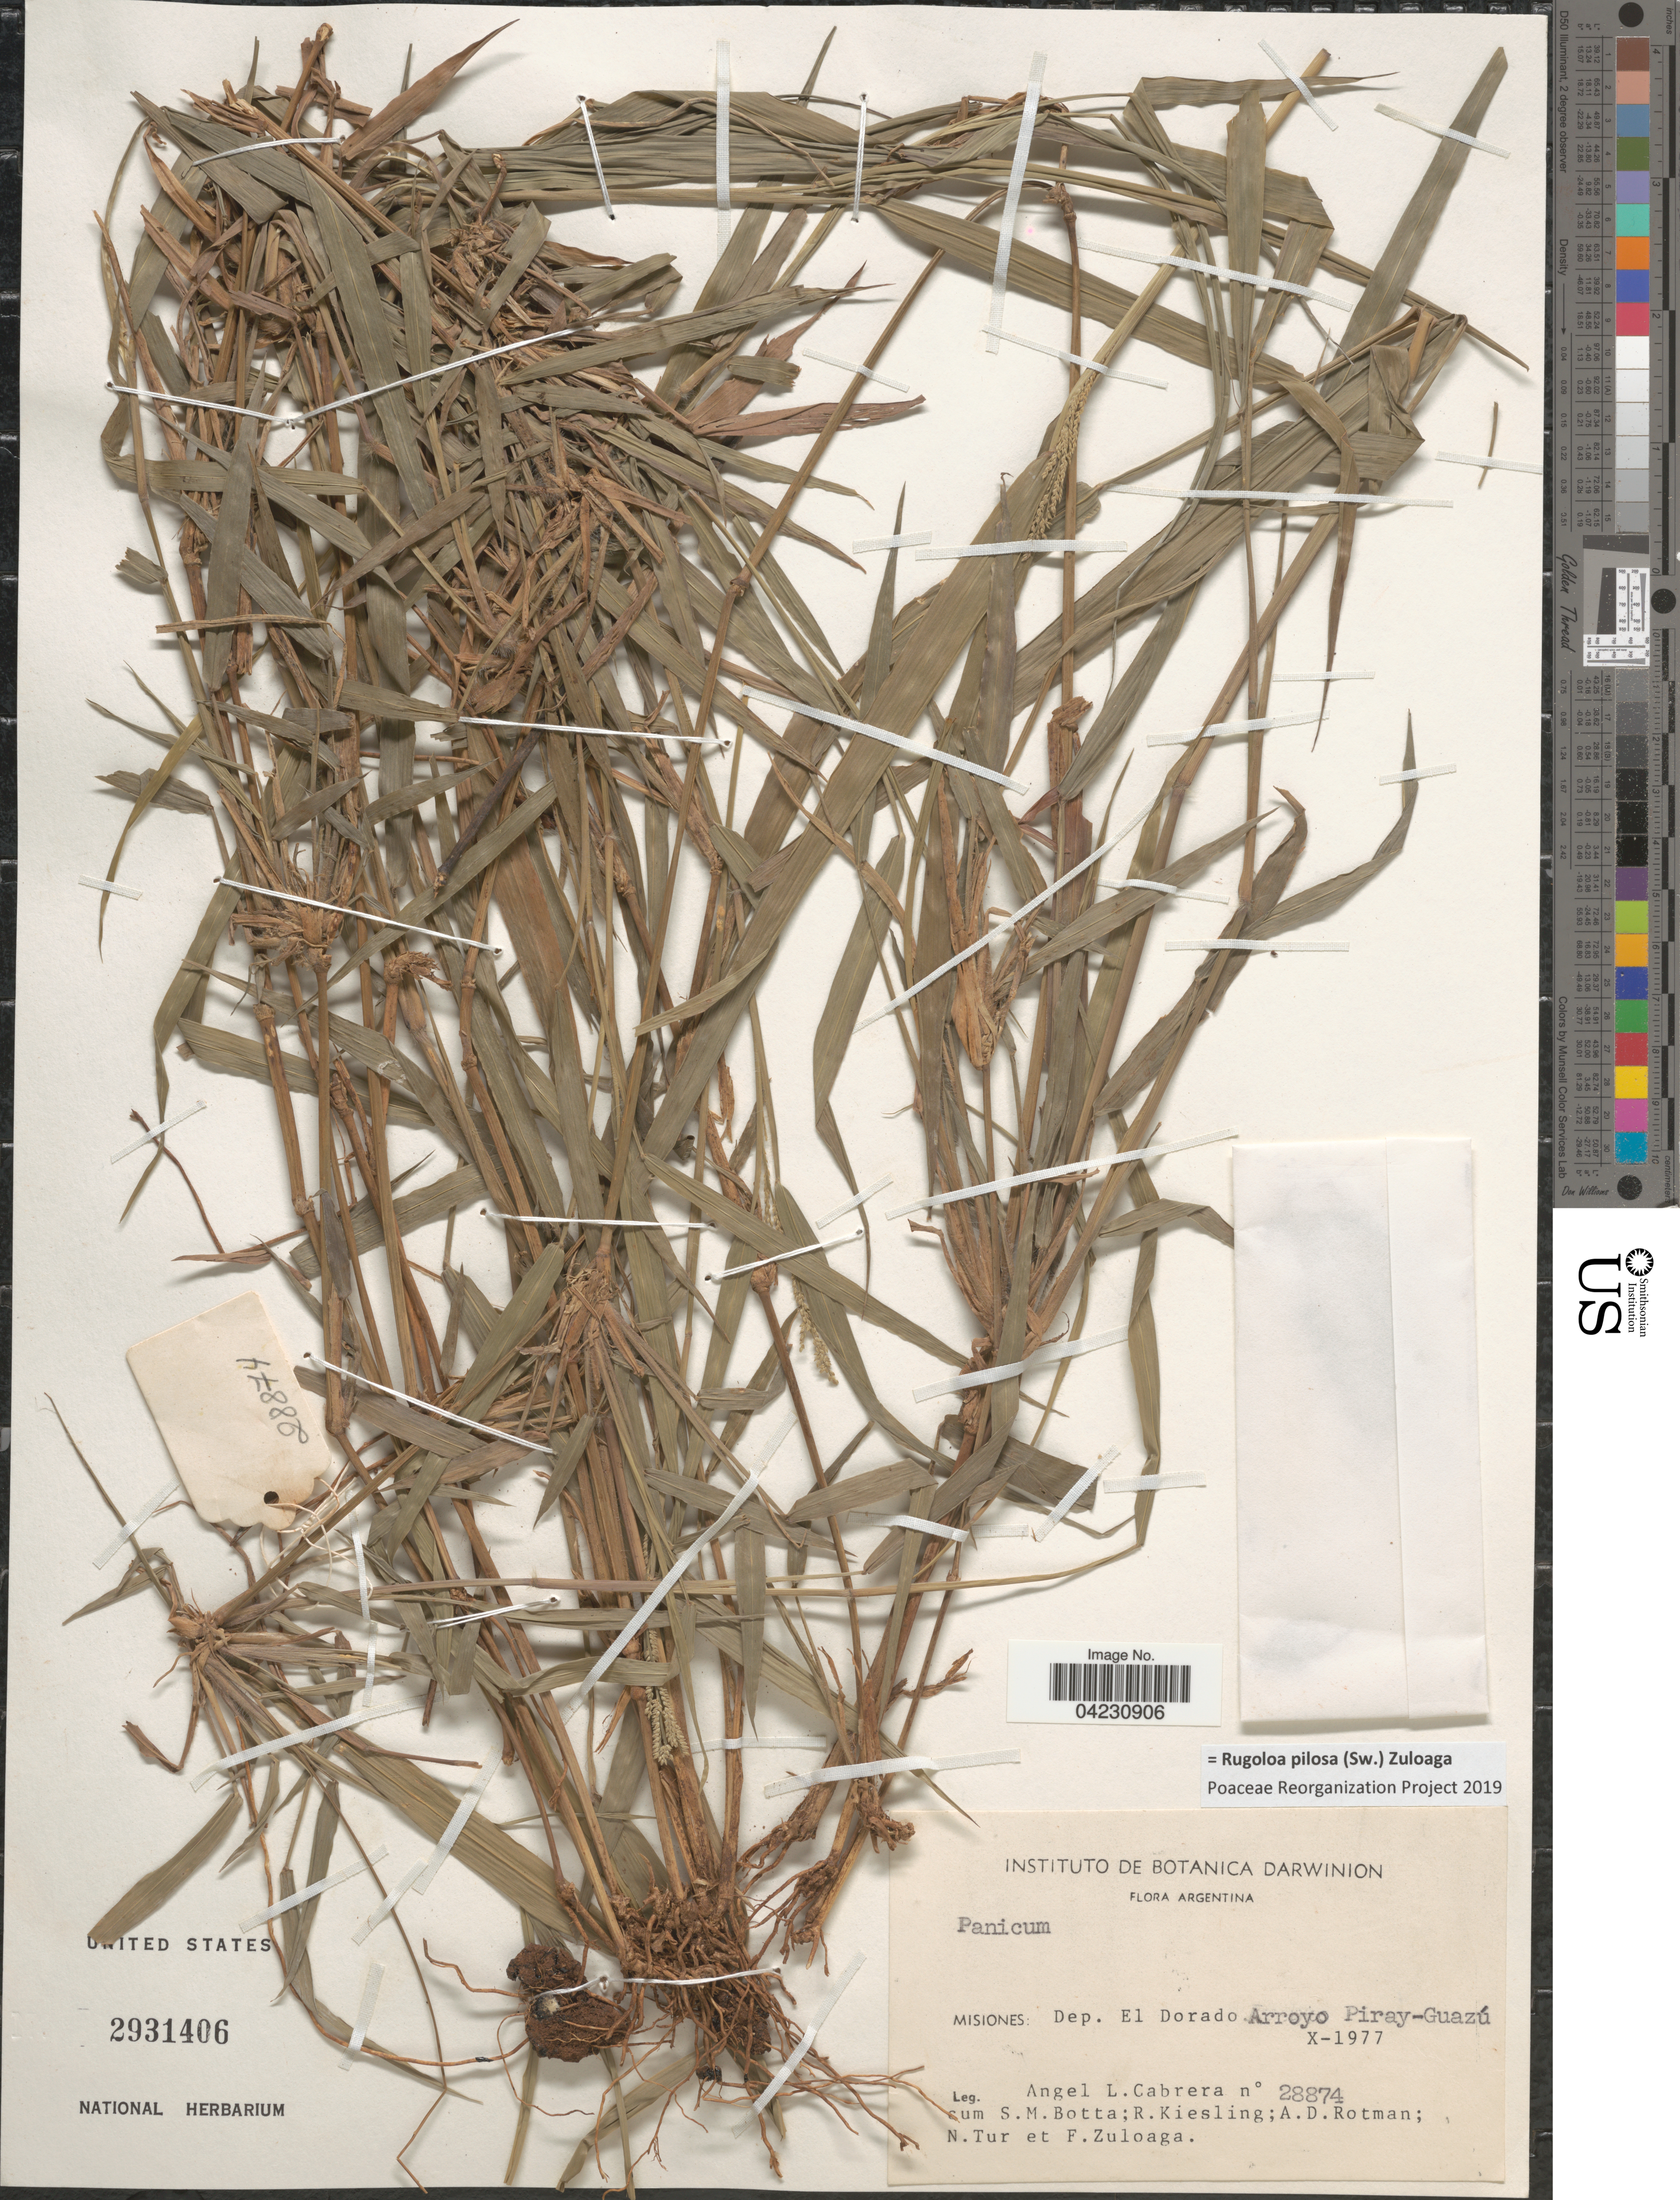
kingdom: Plantae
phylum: Tracheophyta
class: Liliopsida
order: Poales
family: Poaceae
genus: Rugoloa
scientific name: Rugoloa pilosa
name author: (Sw.) Zuloaga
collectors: A. L. Cabrera, S. Botta, R. Kiesling, A. D. Rotman & et al.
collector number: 28874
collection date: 1977-10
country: Argentina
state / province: Misiones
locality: Dep. El Dorado. Arroyo Piray-Guazú.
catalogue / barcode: US 2931406